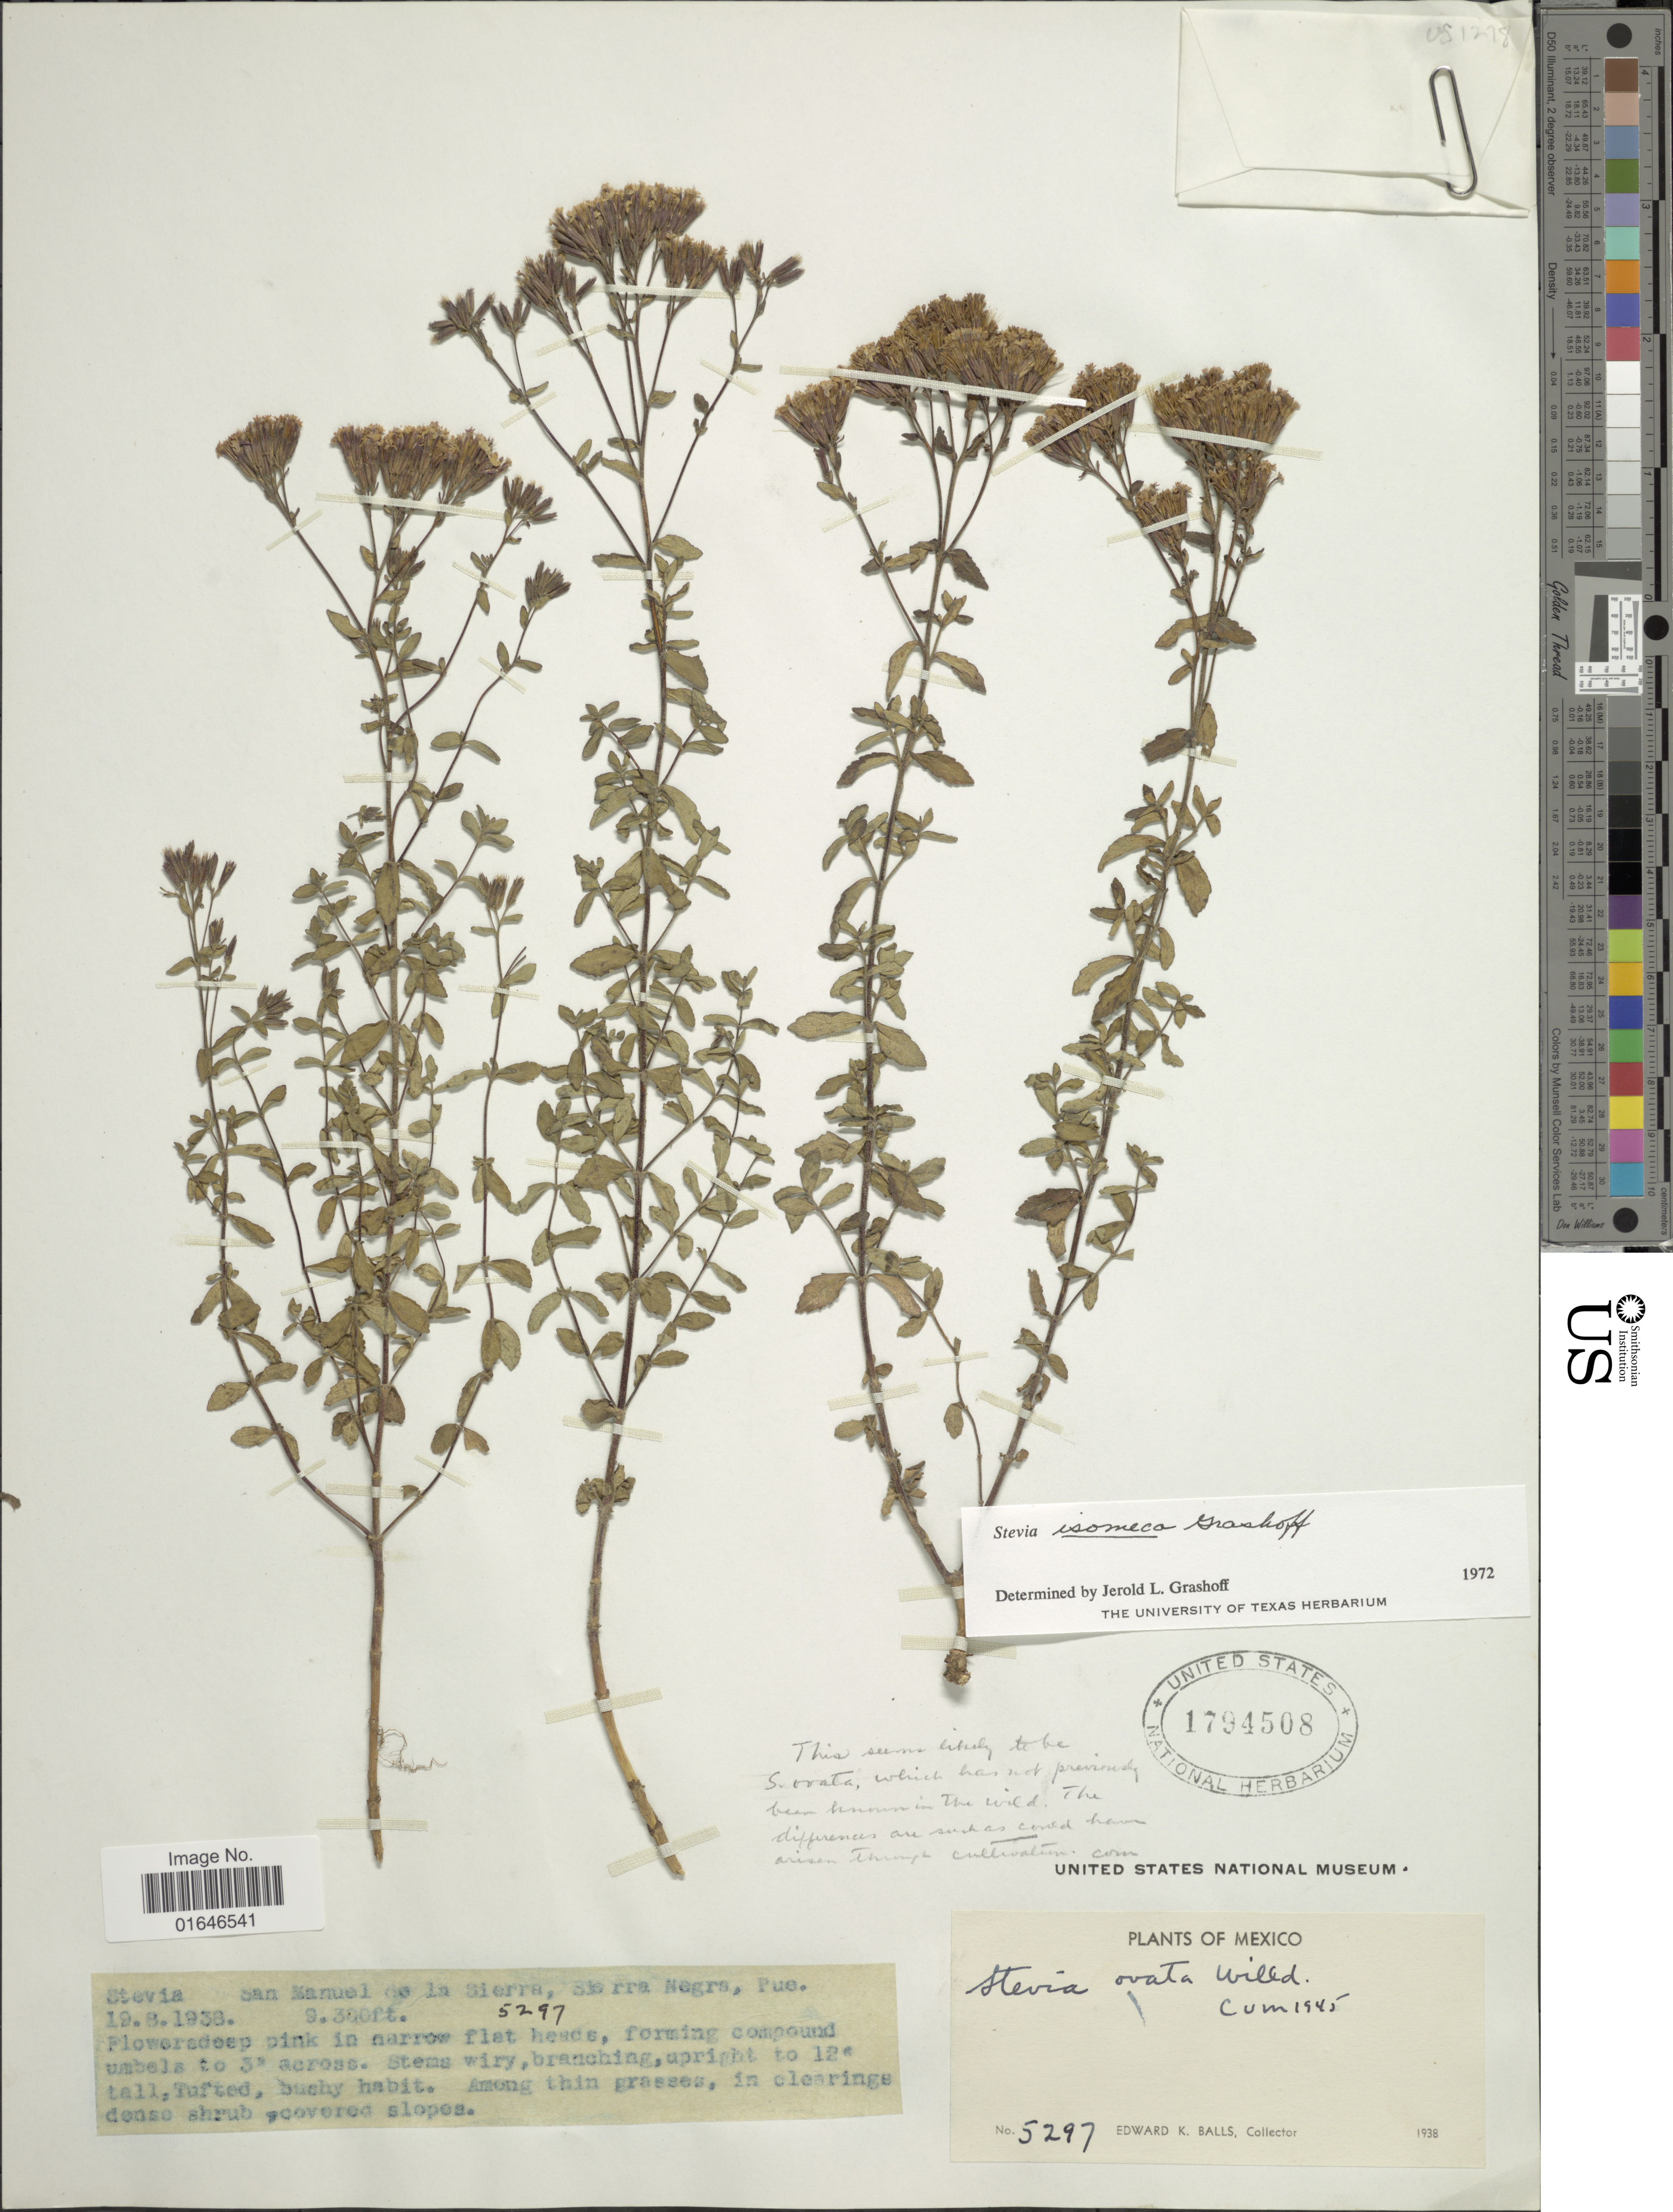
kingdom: Plantae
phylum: Tracheophyta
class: Magnoliopsida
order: Asterales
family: Asteraceae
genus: Stevia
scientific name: Stevia isomeca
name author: Grashoff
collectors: E. K. Balls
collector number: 5297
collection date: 1938-08-18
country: Mexico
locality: San Manuel de la Sierra, Sierra Negrs, Pue.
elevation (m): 2835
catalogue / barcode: US 1794508